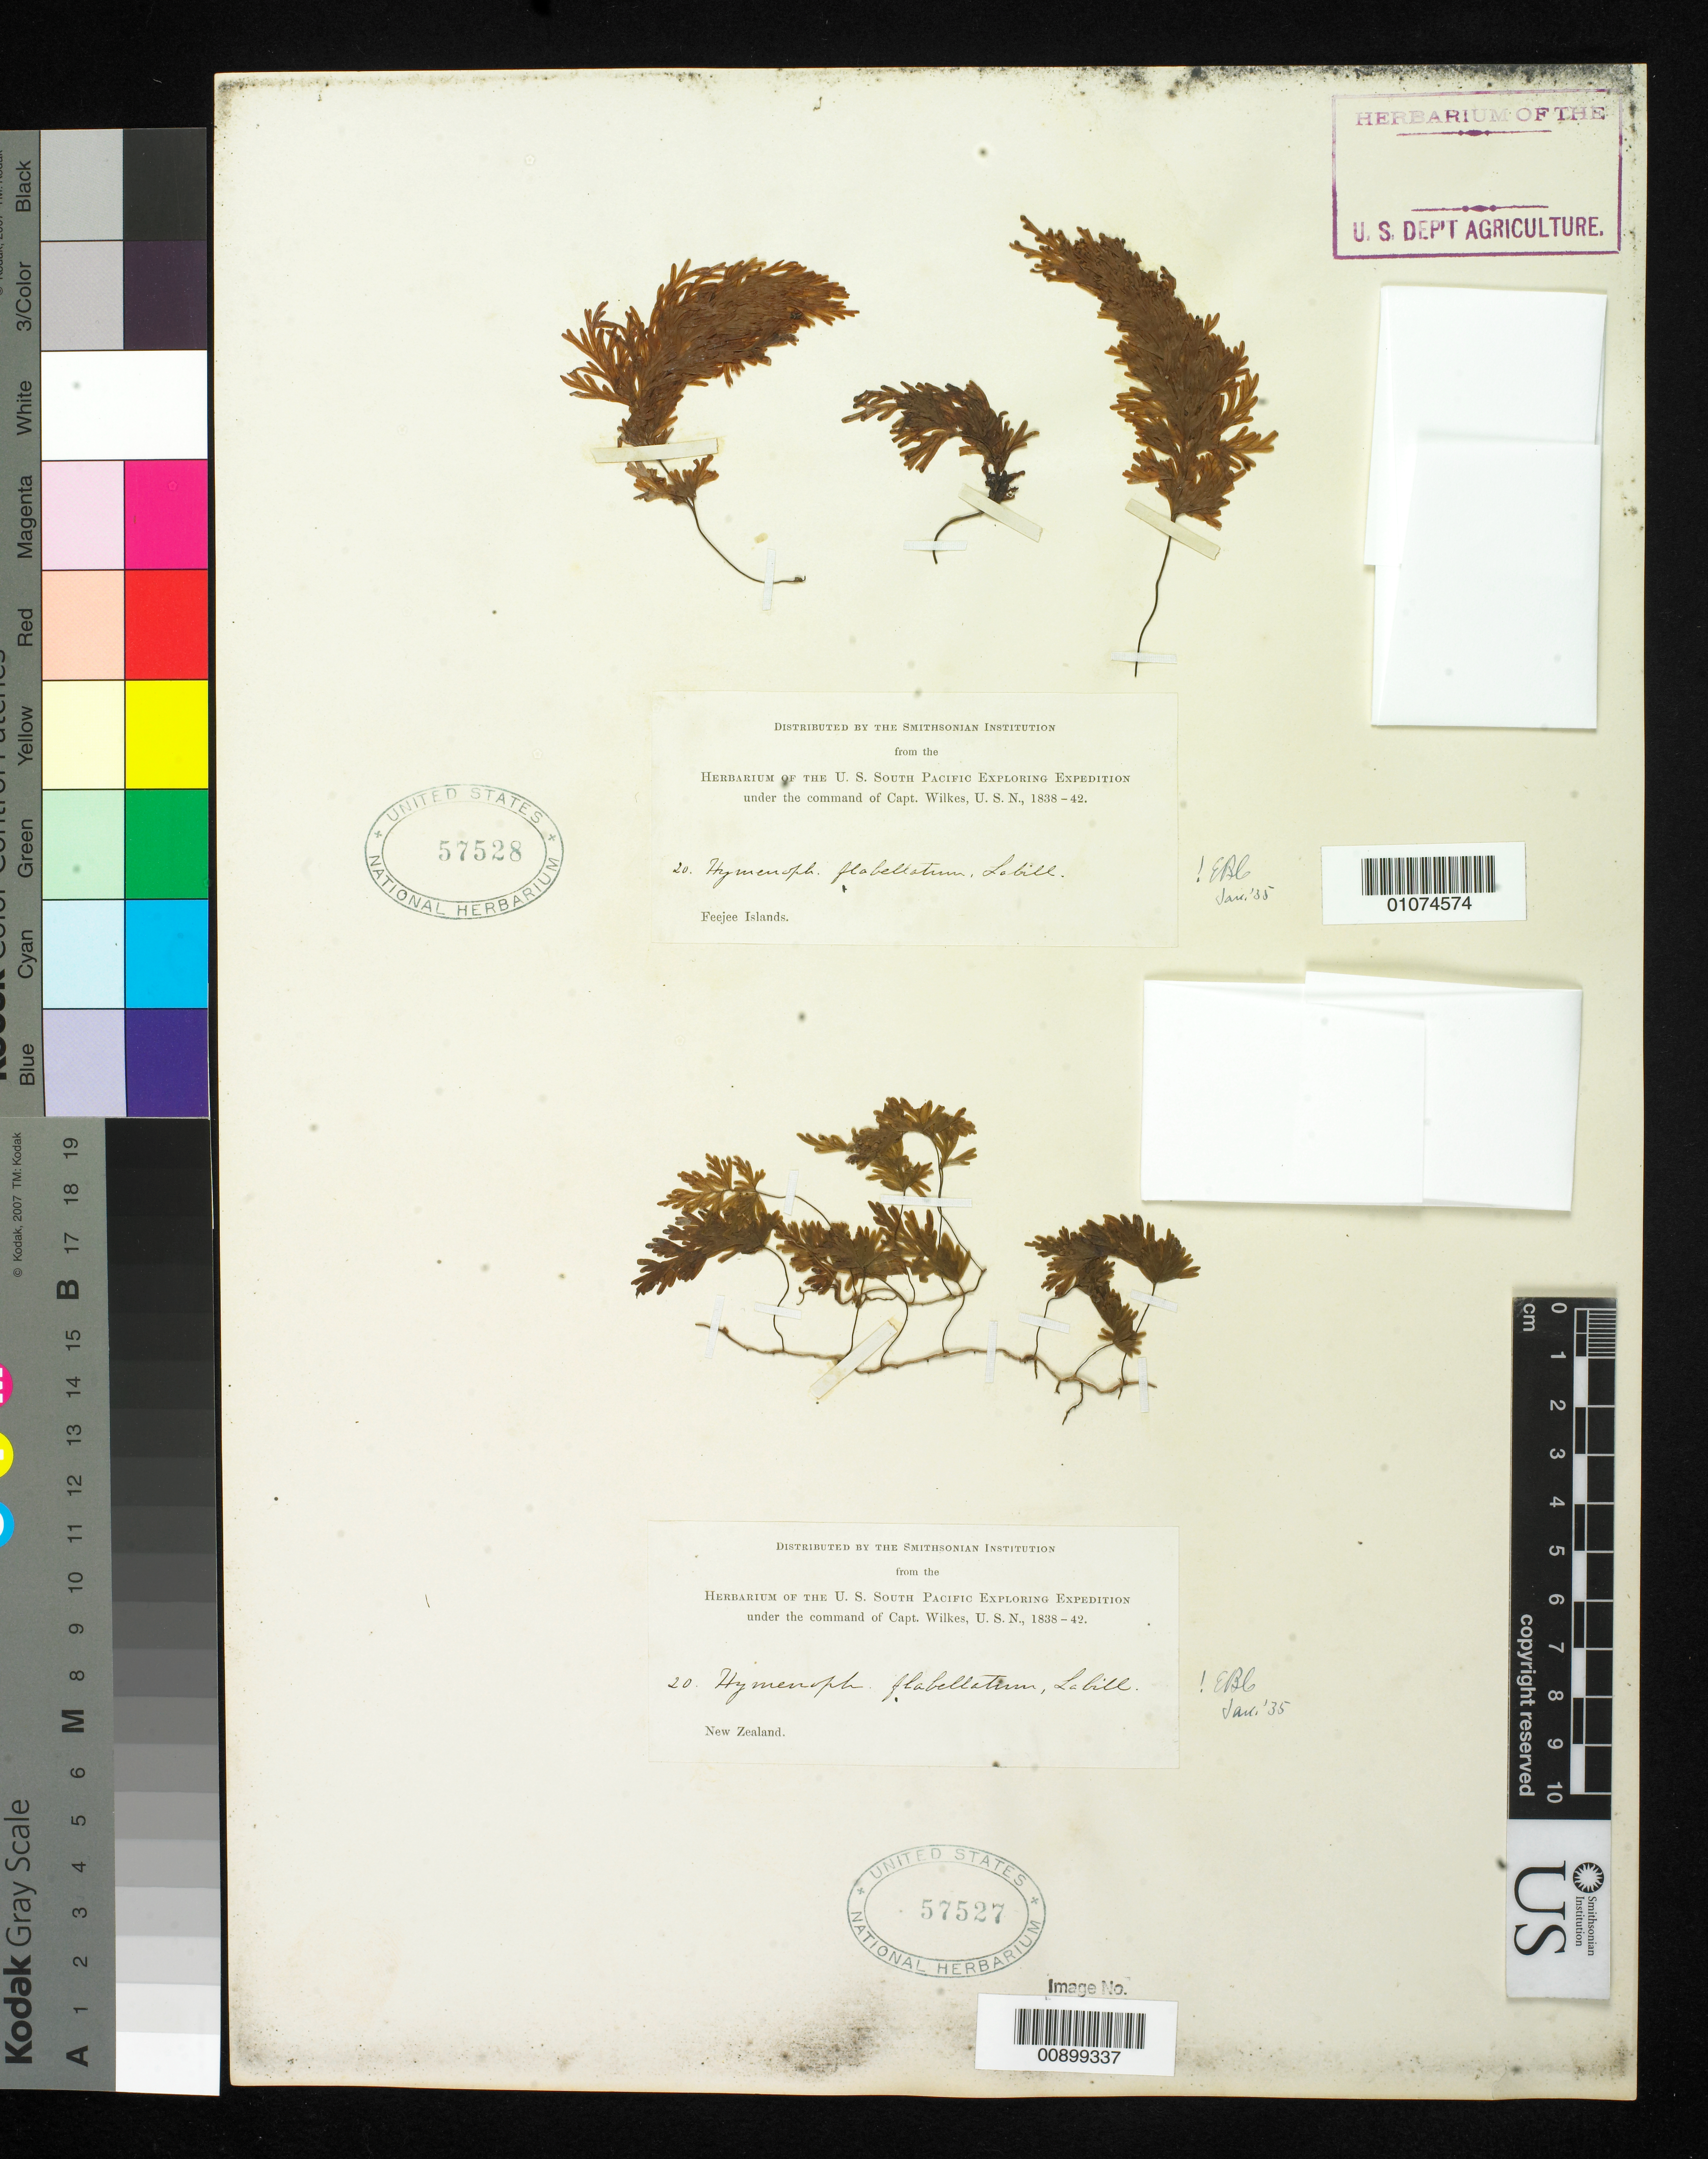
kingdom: Plantae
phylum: Tracheophyta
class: Polypodiopsida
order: Hymenophyllales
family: Hymenophyllaceae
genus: Hymenophyllum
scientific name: Hymenophyllum flabellatum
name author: Labill.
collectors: Wilkes Explor. Exped.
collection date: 1838/1842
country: New Zealand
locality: New Zealand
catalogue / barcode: US 57527